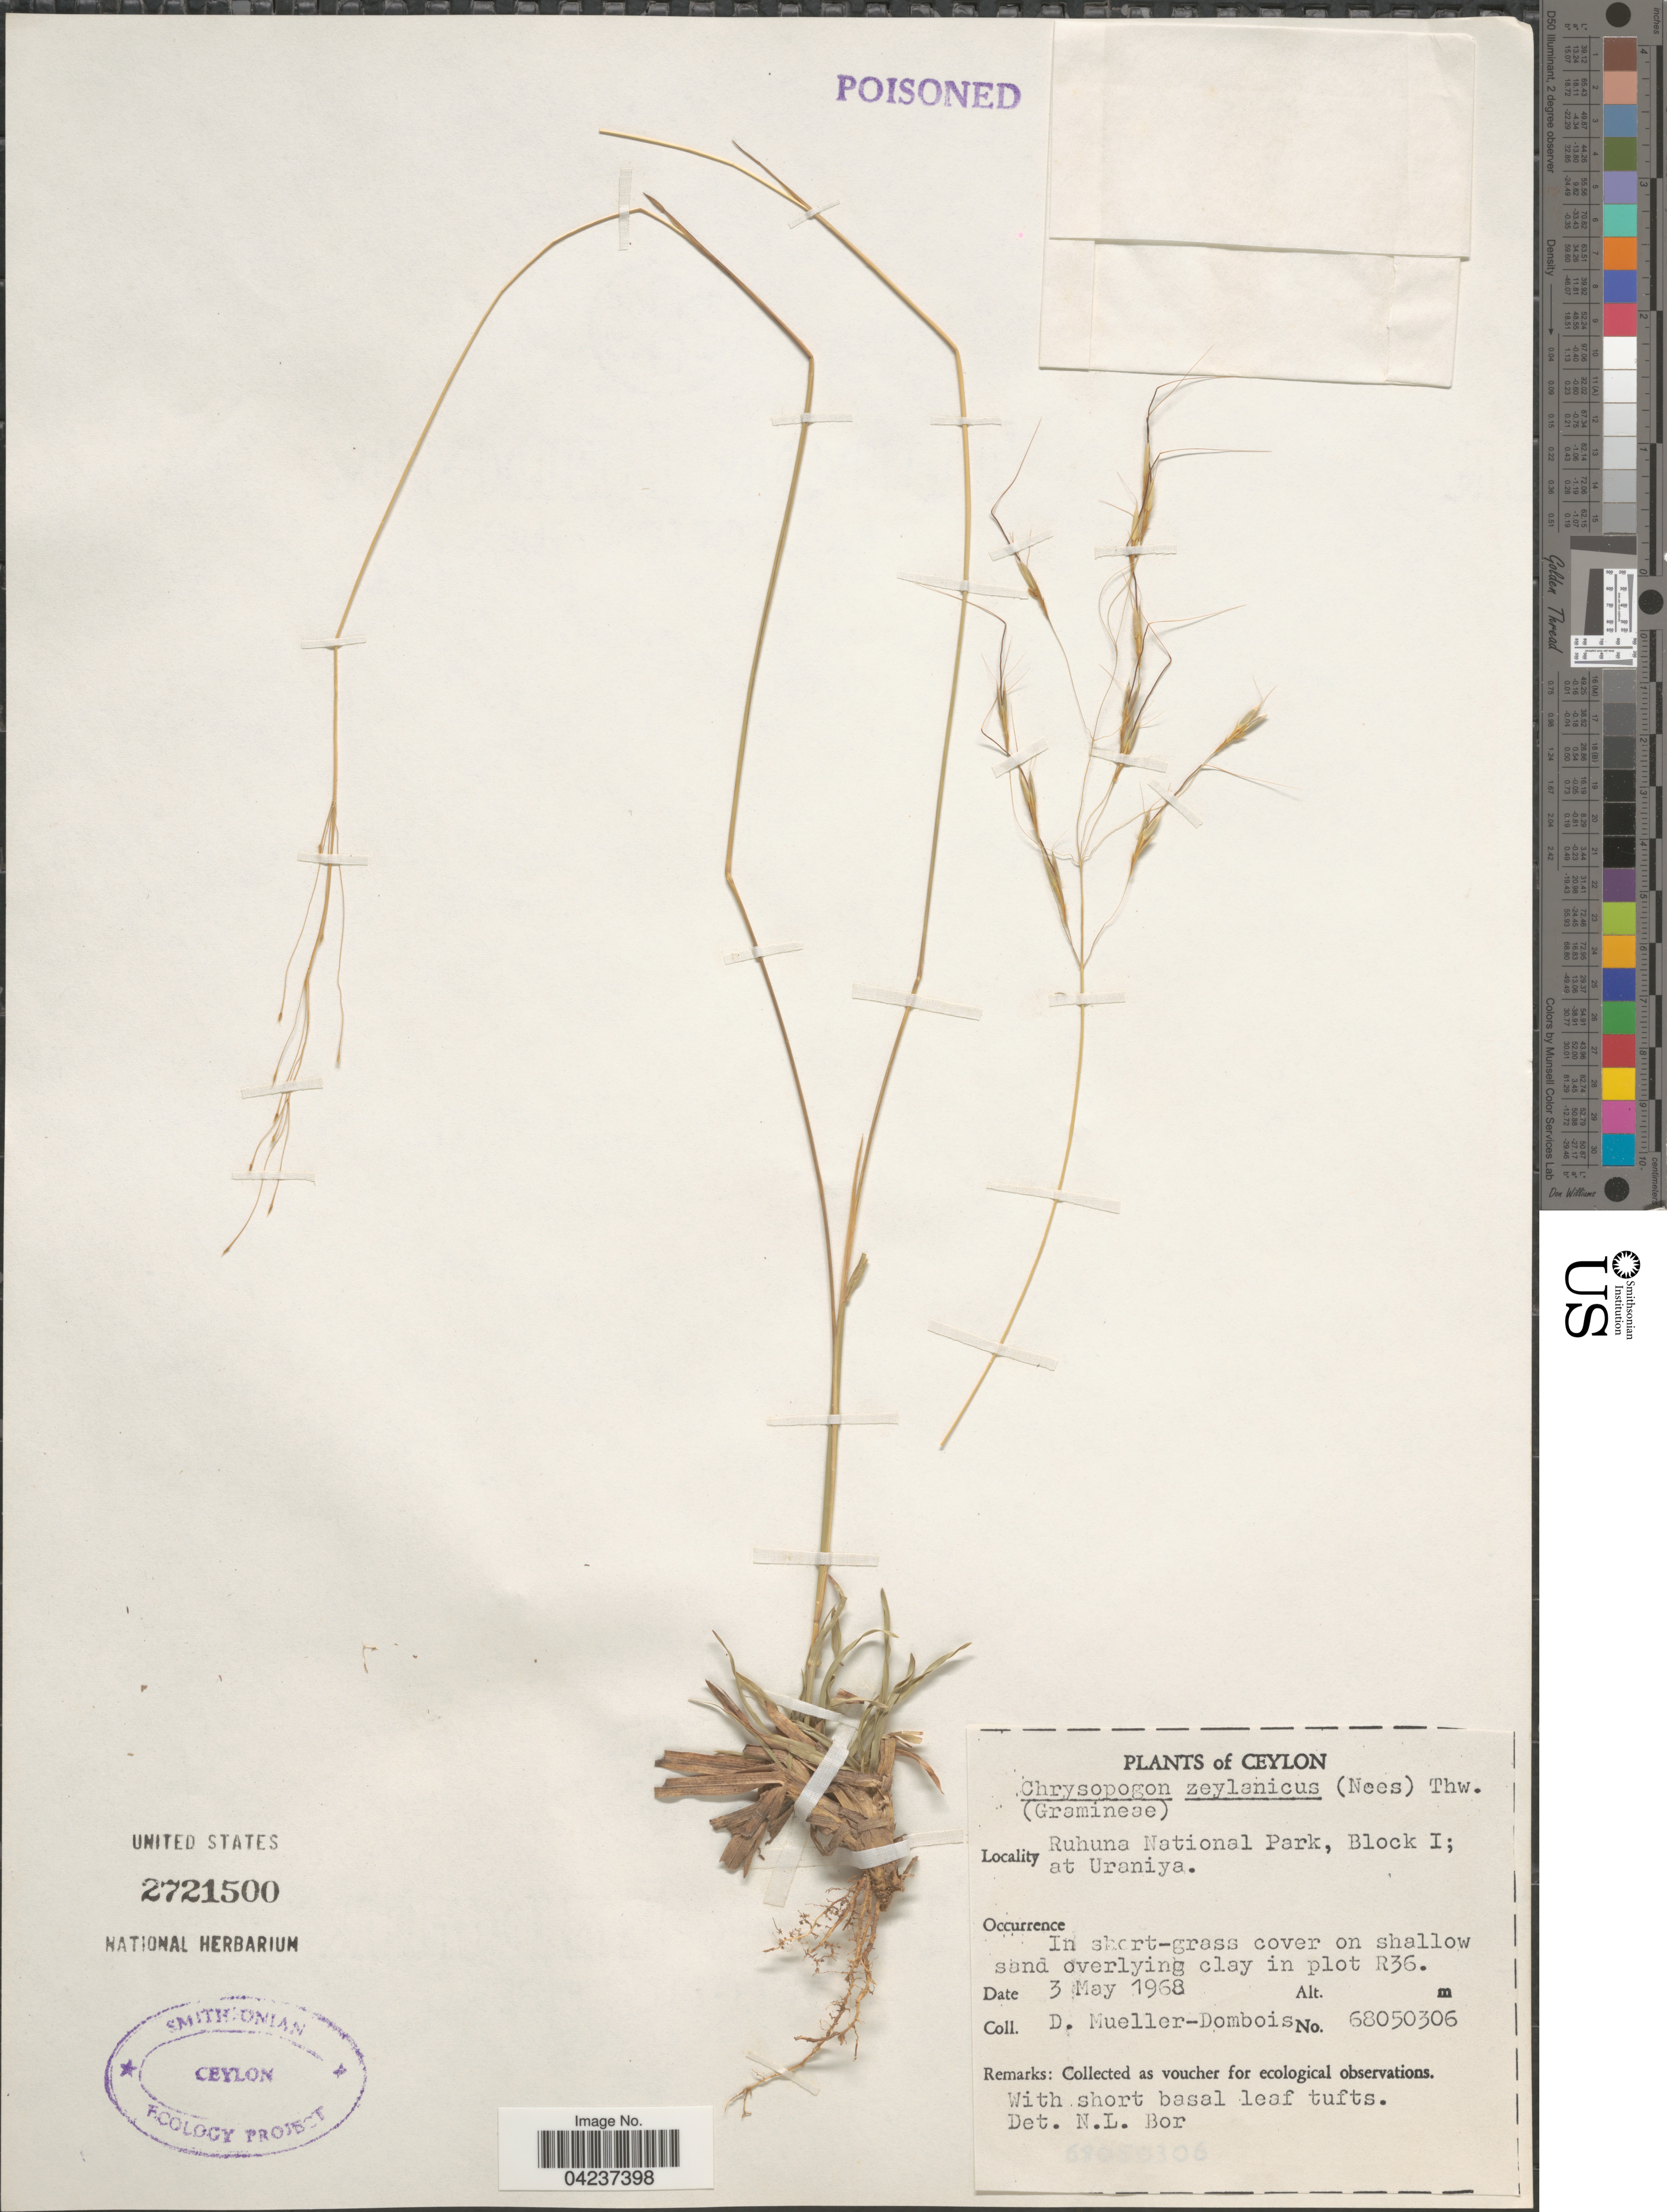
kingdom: Plantae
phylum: Tracheophyta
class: Liliopsida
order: Poales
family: Poaceae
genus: Chrysopogon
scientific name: Chrysopogon nodulibarbis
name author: (Hochst. ex Steud.) Henr.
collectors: D. Mueller-Dombois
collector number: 68050306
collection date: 1968-05-03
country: Sri Lanka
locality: Ceylon. Ruhuna National Park, Block I; at Uraniya. In short-grass cover on shallow sand overlying clay in plot R36.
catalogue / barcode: US 2721500